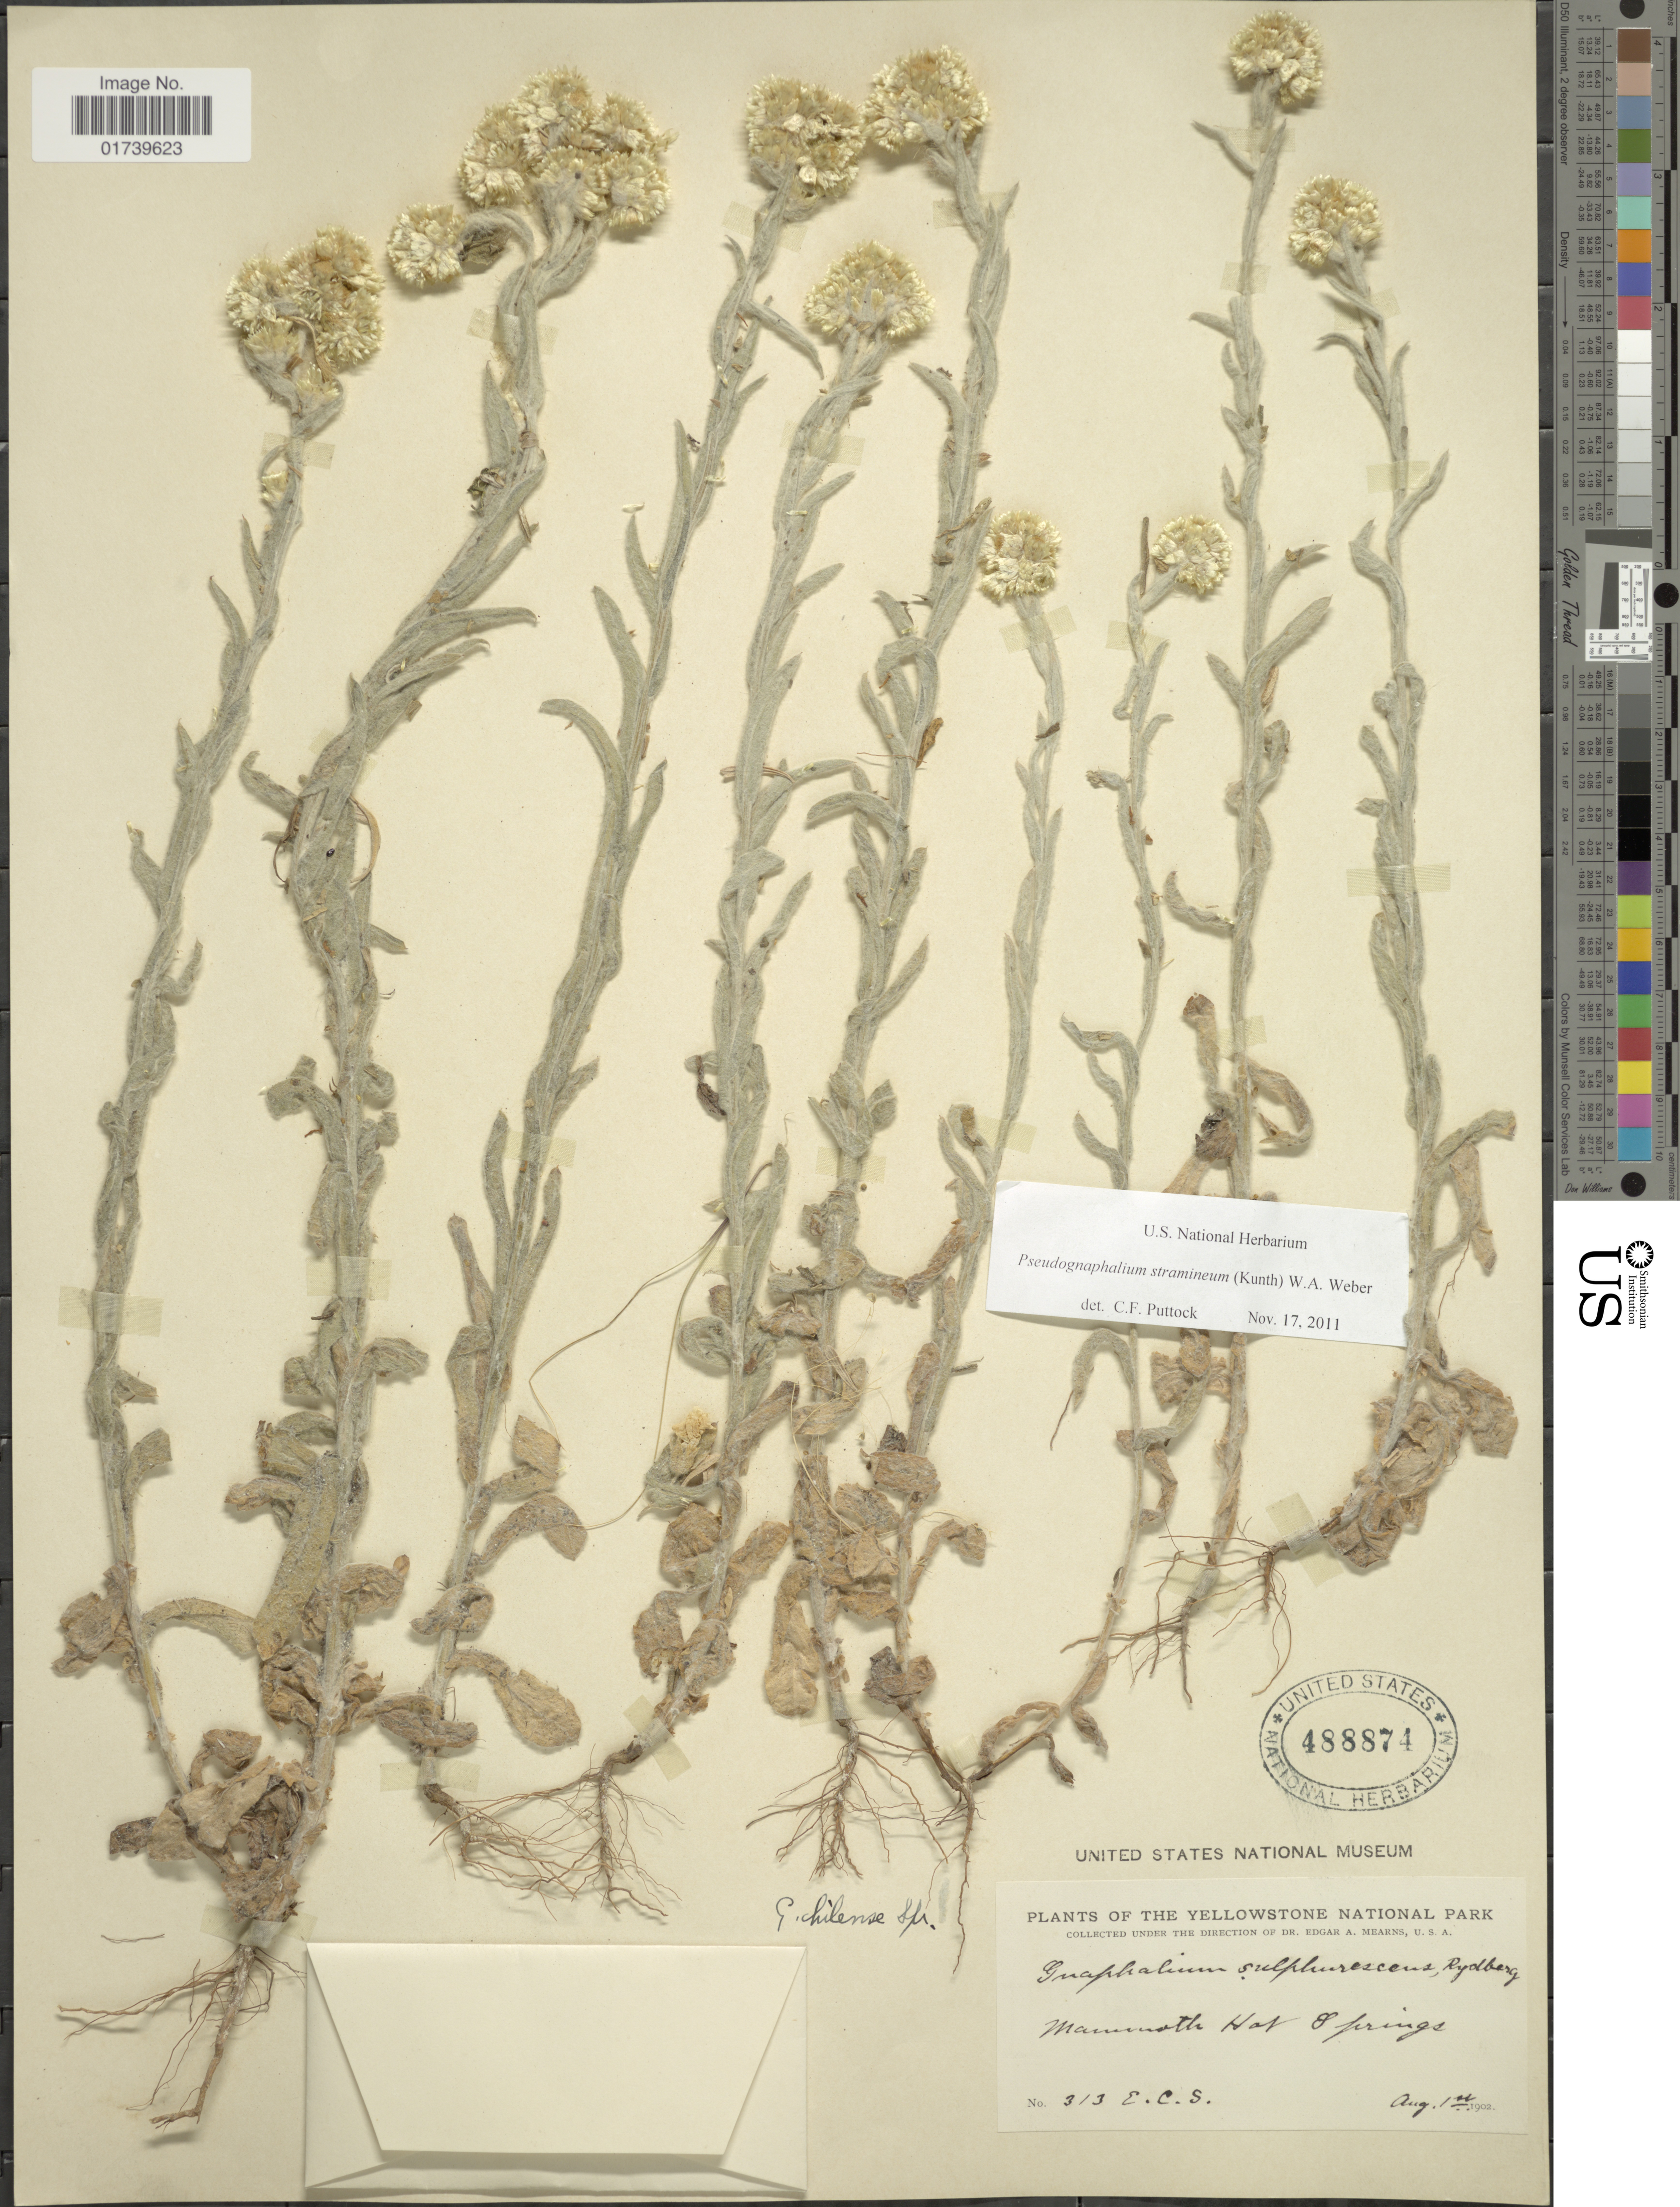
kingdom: Plantae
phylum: Tracheophyta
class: Magnoliopsida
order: Asterales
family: Asteraceae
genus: Pseudognaphalium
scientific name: Pseudognaphalium stramineum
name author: (Kunth) Anderb.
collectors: E. A. Mearns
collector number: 313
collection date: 1902-08-01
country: United States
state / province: Wyoming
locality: Yellowstone National Park, Mammoth Hot Springs.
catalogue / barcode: US 488874